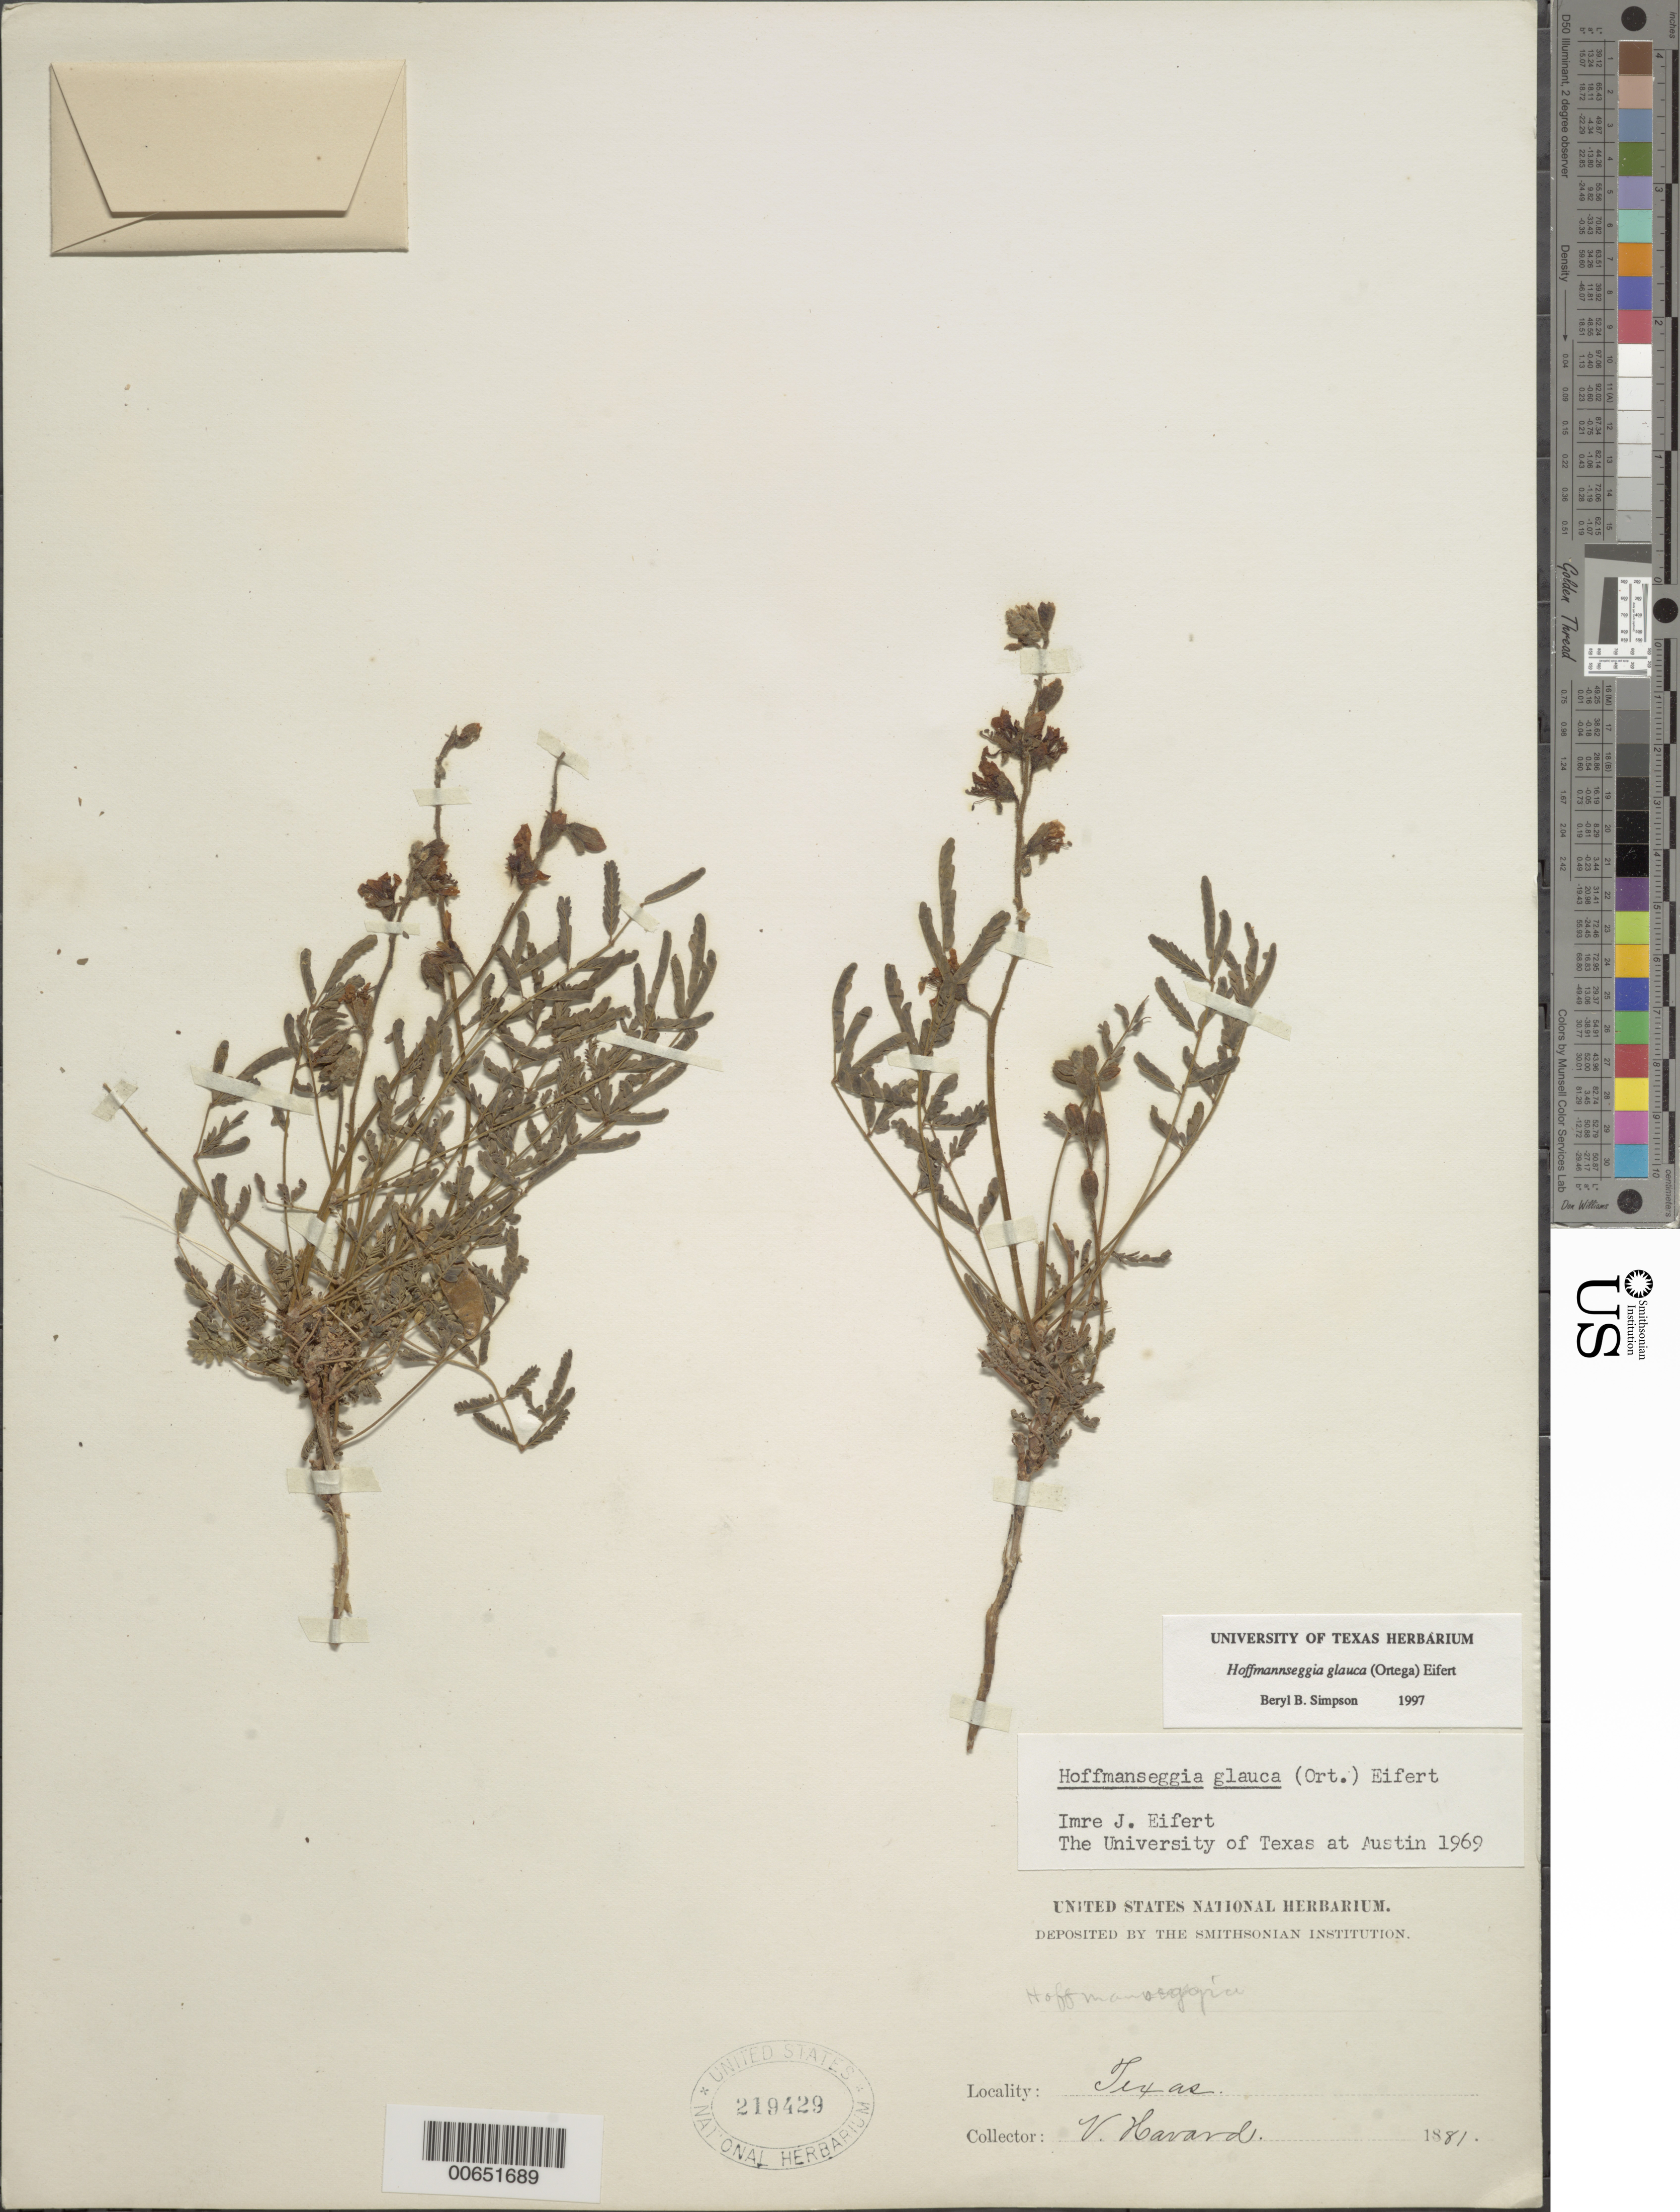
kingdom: Plantae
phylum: Tracheophyta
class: Magnoliopsida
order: Fabales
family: Fabaceae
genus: Hoffmannseggia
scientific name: Hoffmannseggia glauca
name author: (Ortega) Eifert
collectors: V. Harvard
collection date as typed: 1881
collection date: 1881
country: United States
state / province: Texas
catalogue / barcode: US 219429